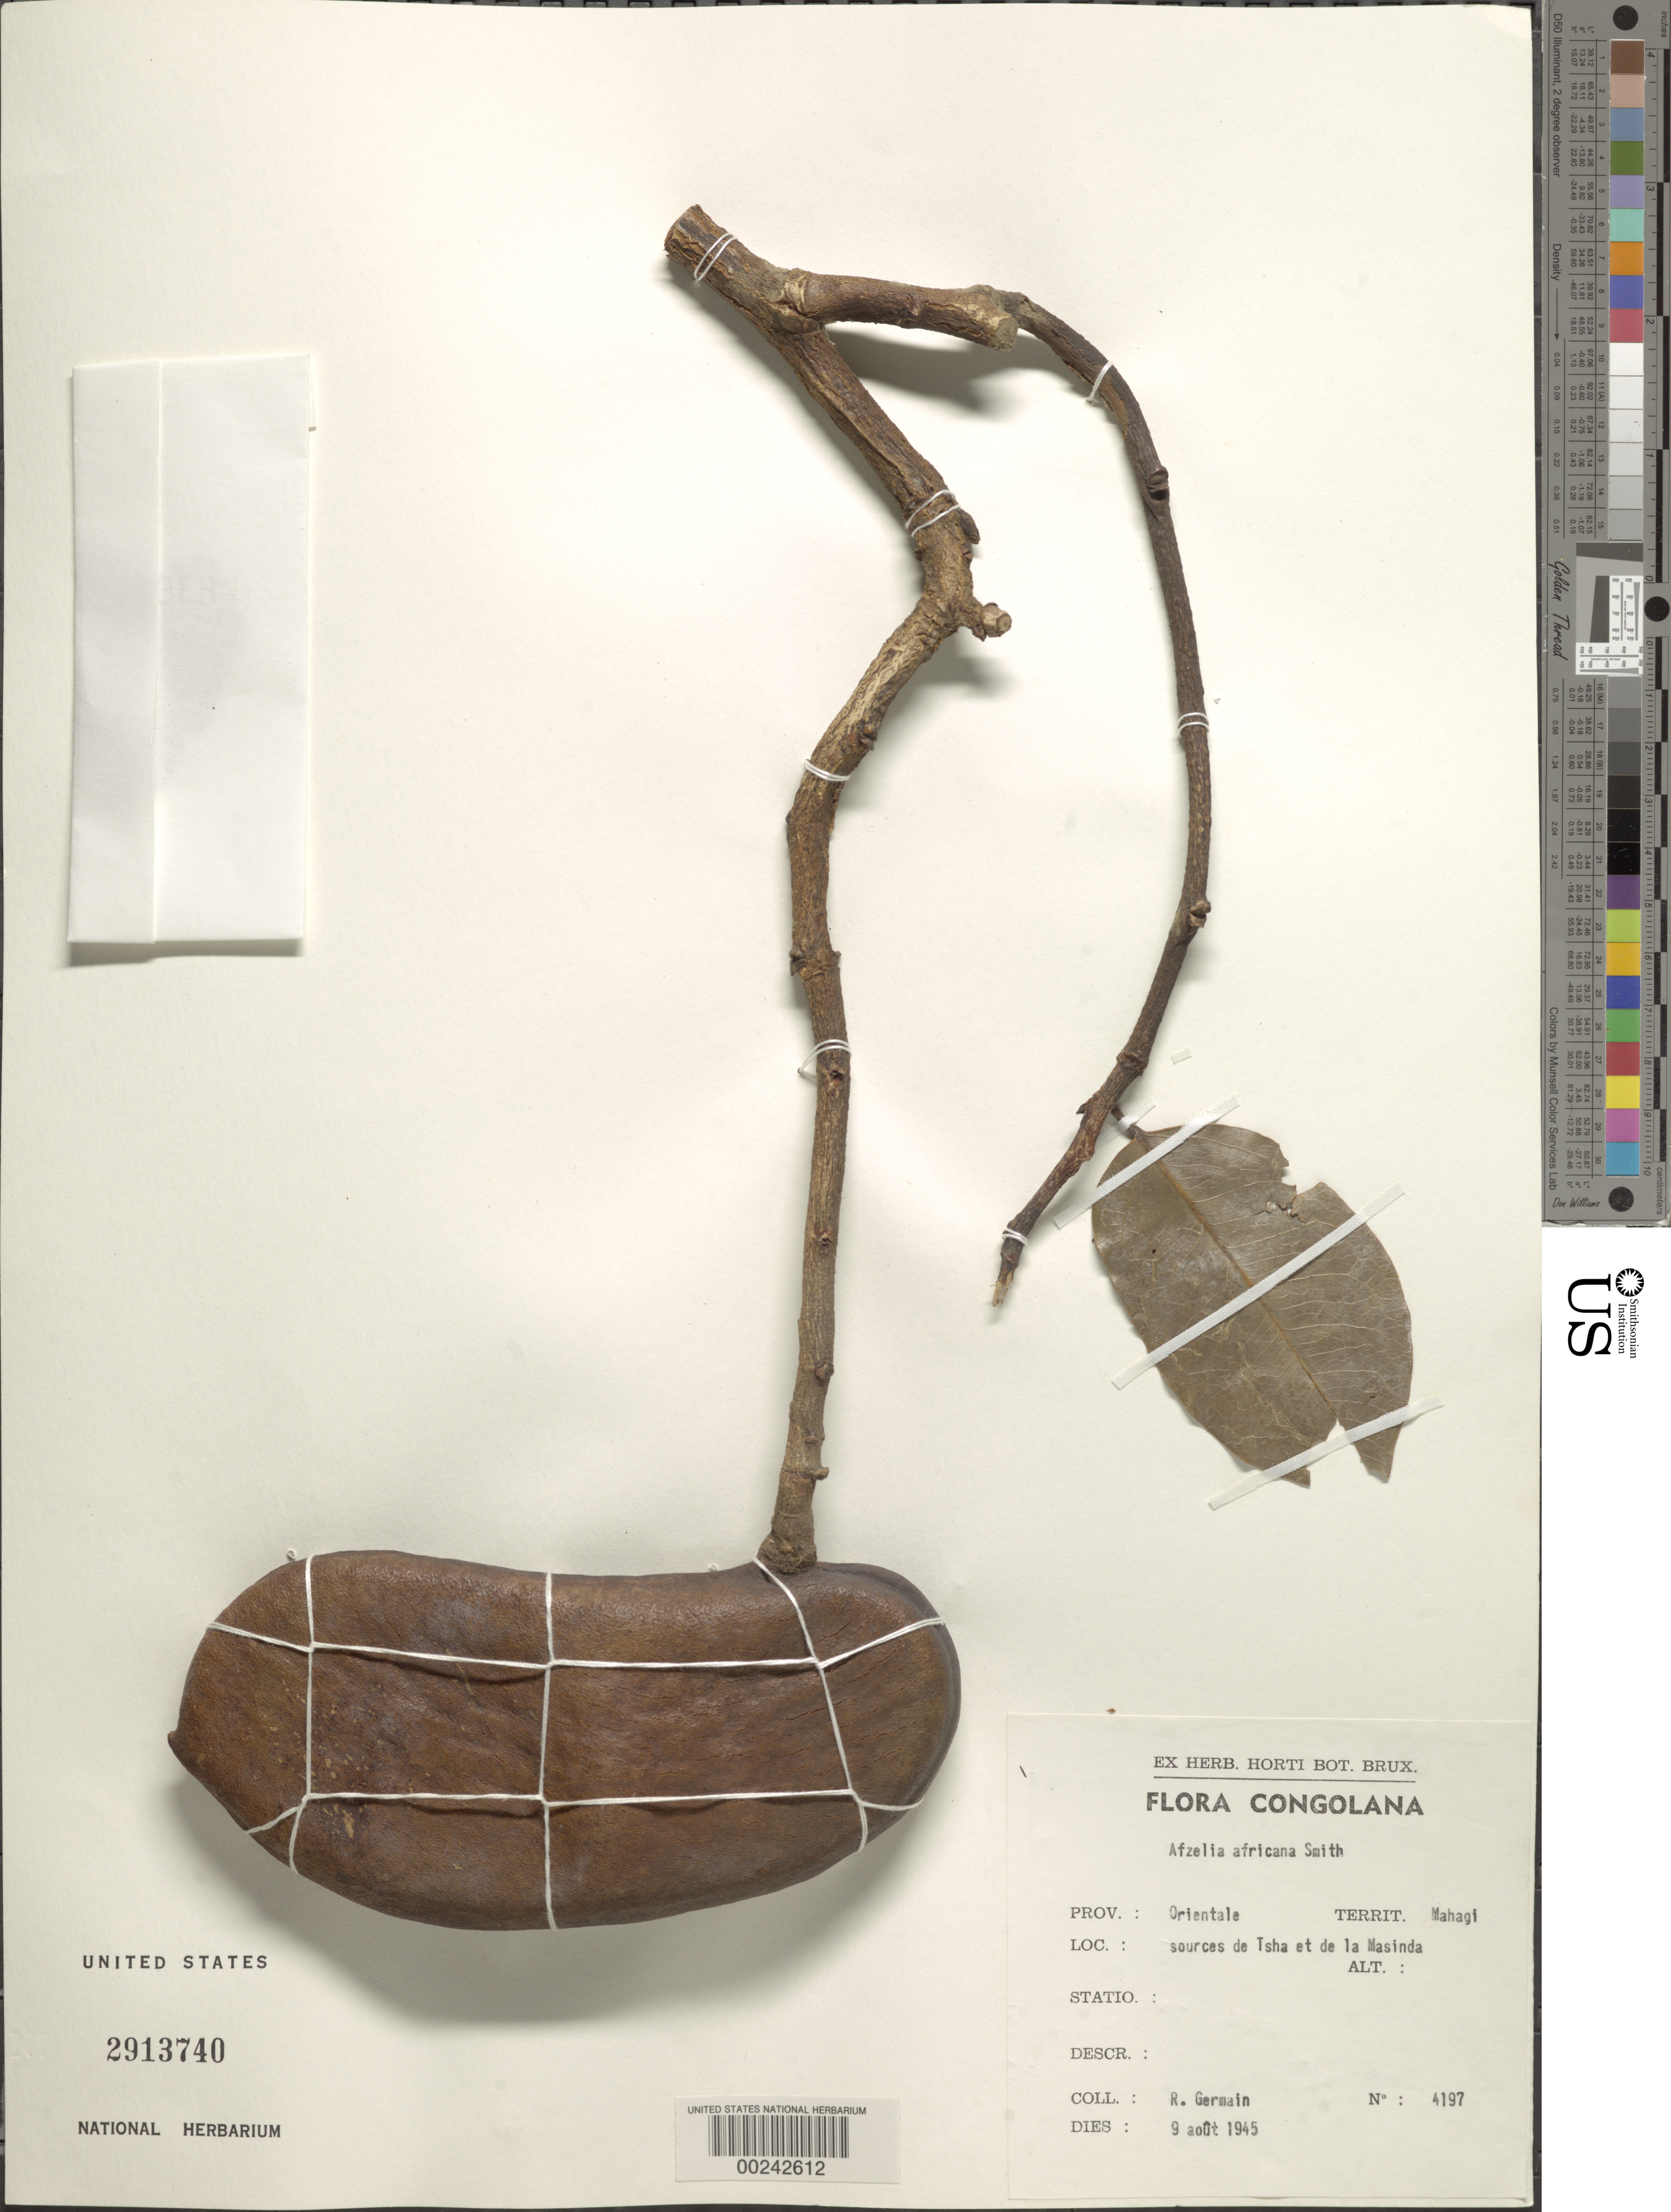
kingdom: Plantae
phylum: Tracheophyta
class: Magnoliopsida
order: Fabales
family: Fabaceae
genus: Afzelia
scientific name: Afzelia africana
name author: Sm. ex Pers.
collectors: R. Germain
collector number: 4197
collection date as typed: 09 Aug 1945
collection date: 1945-08-09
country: Congo, Democratic Republic of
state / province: Kasaï-Oriental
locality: Source of tsha and the masinda; mahagi territ.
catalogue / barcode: US 2913740